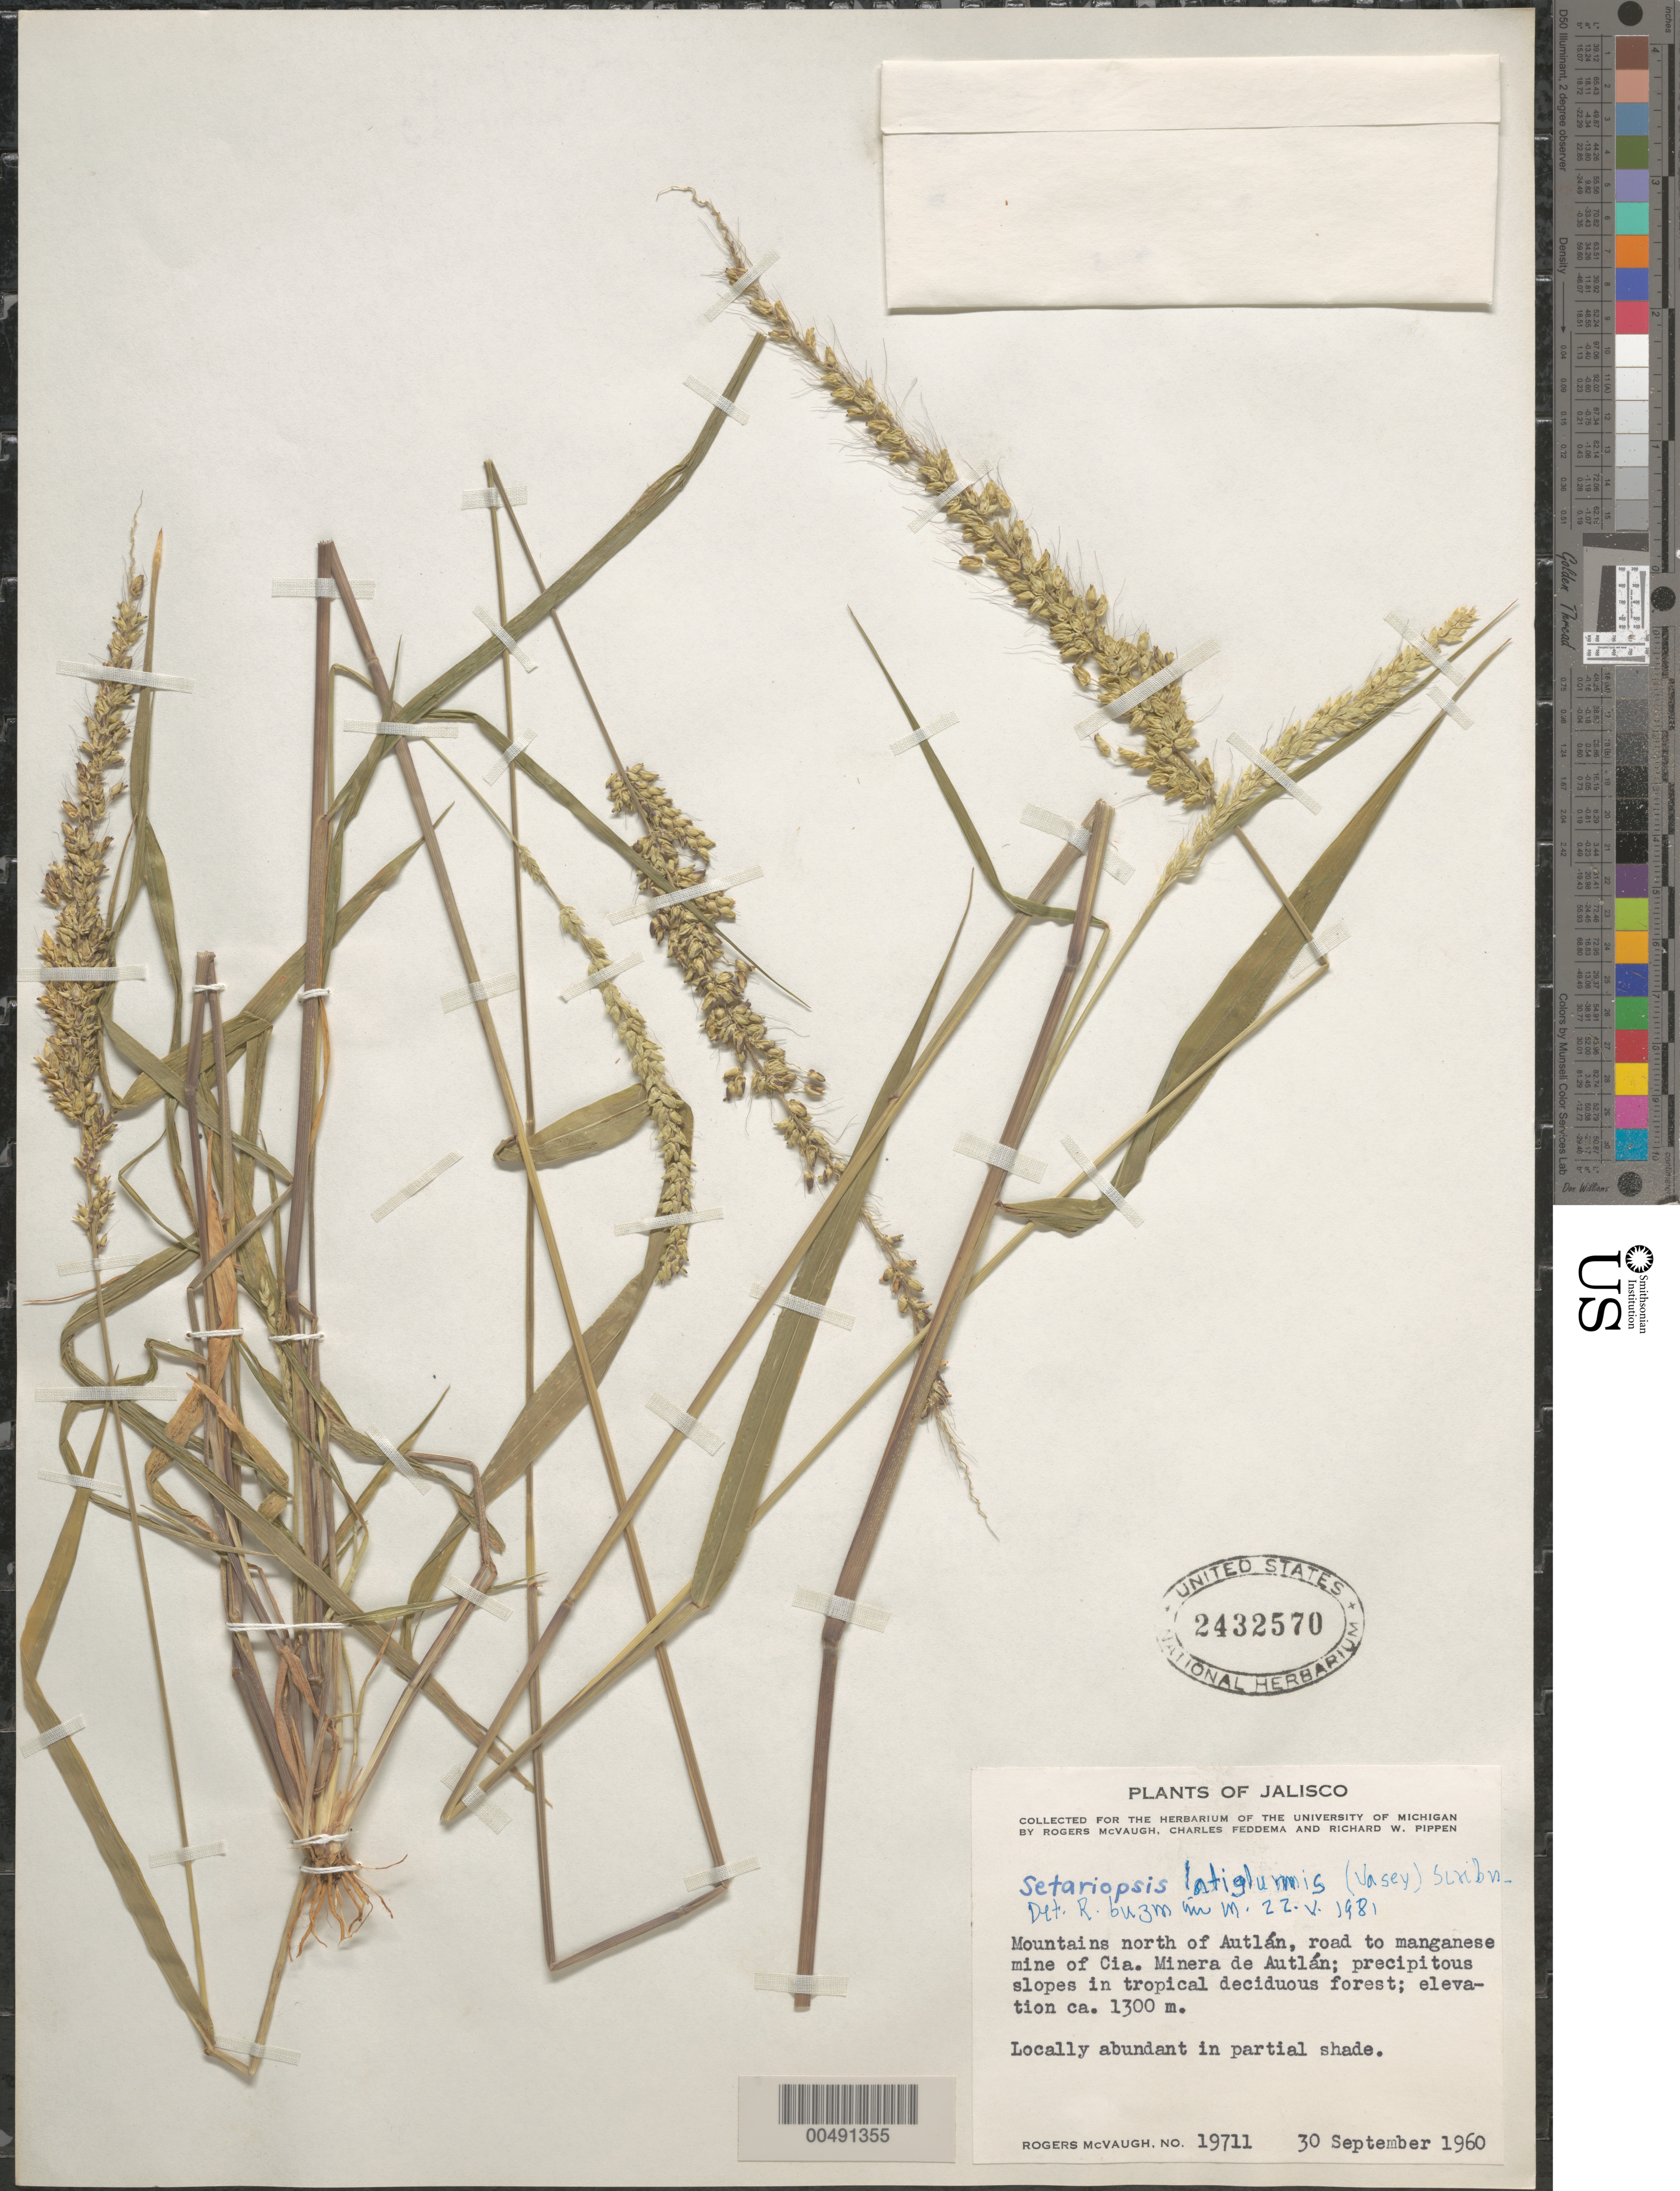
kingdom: Plantae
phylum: Tracheophyta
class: Liliopsida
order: Poales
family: Poaceae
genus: Setariopsis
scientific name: Setariopsis latiglumis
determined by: Guzman-M., R.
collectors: R. McVaugh, C. Feddema & R. W. Pippen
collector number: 19711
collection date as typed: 30 Sep 1960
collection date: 1960-09-30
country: Mexico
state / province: Jalisco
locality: Mts N of Autlán, rd to mine of Cia. Minera de Autlán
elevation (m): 1300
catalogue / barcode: US 2432570